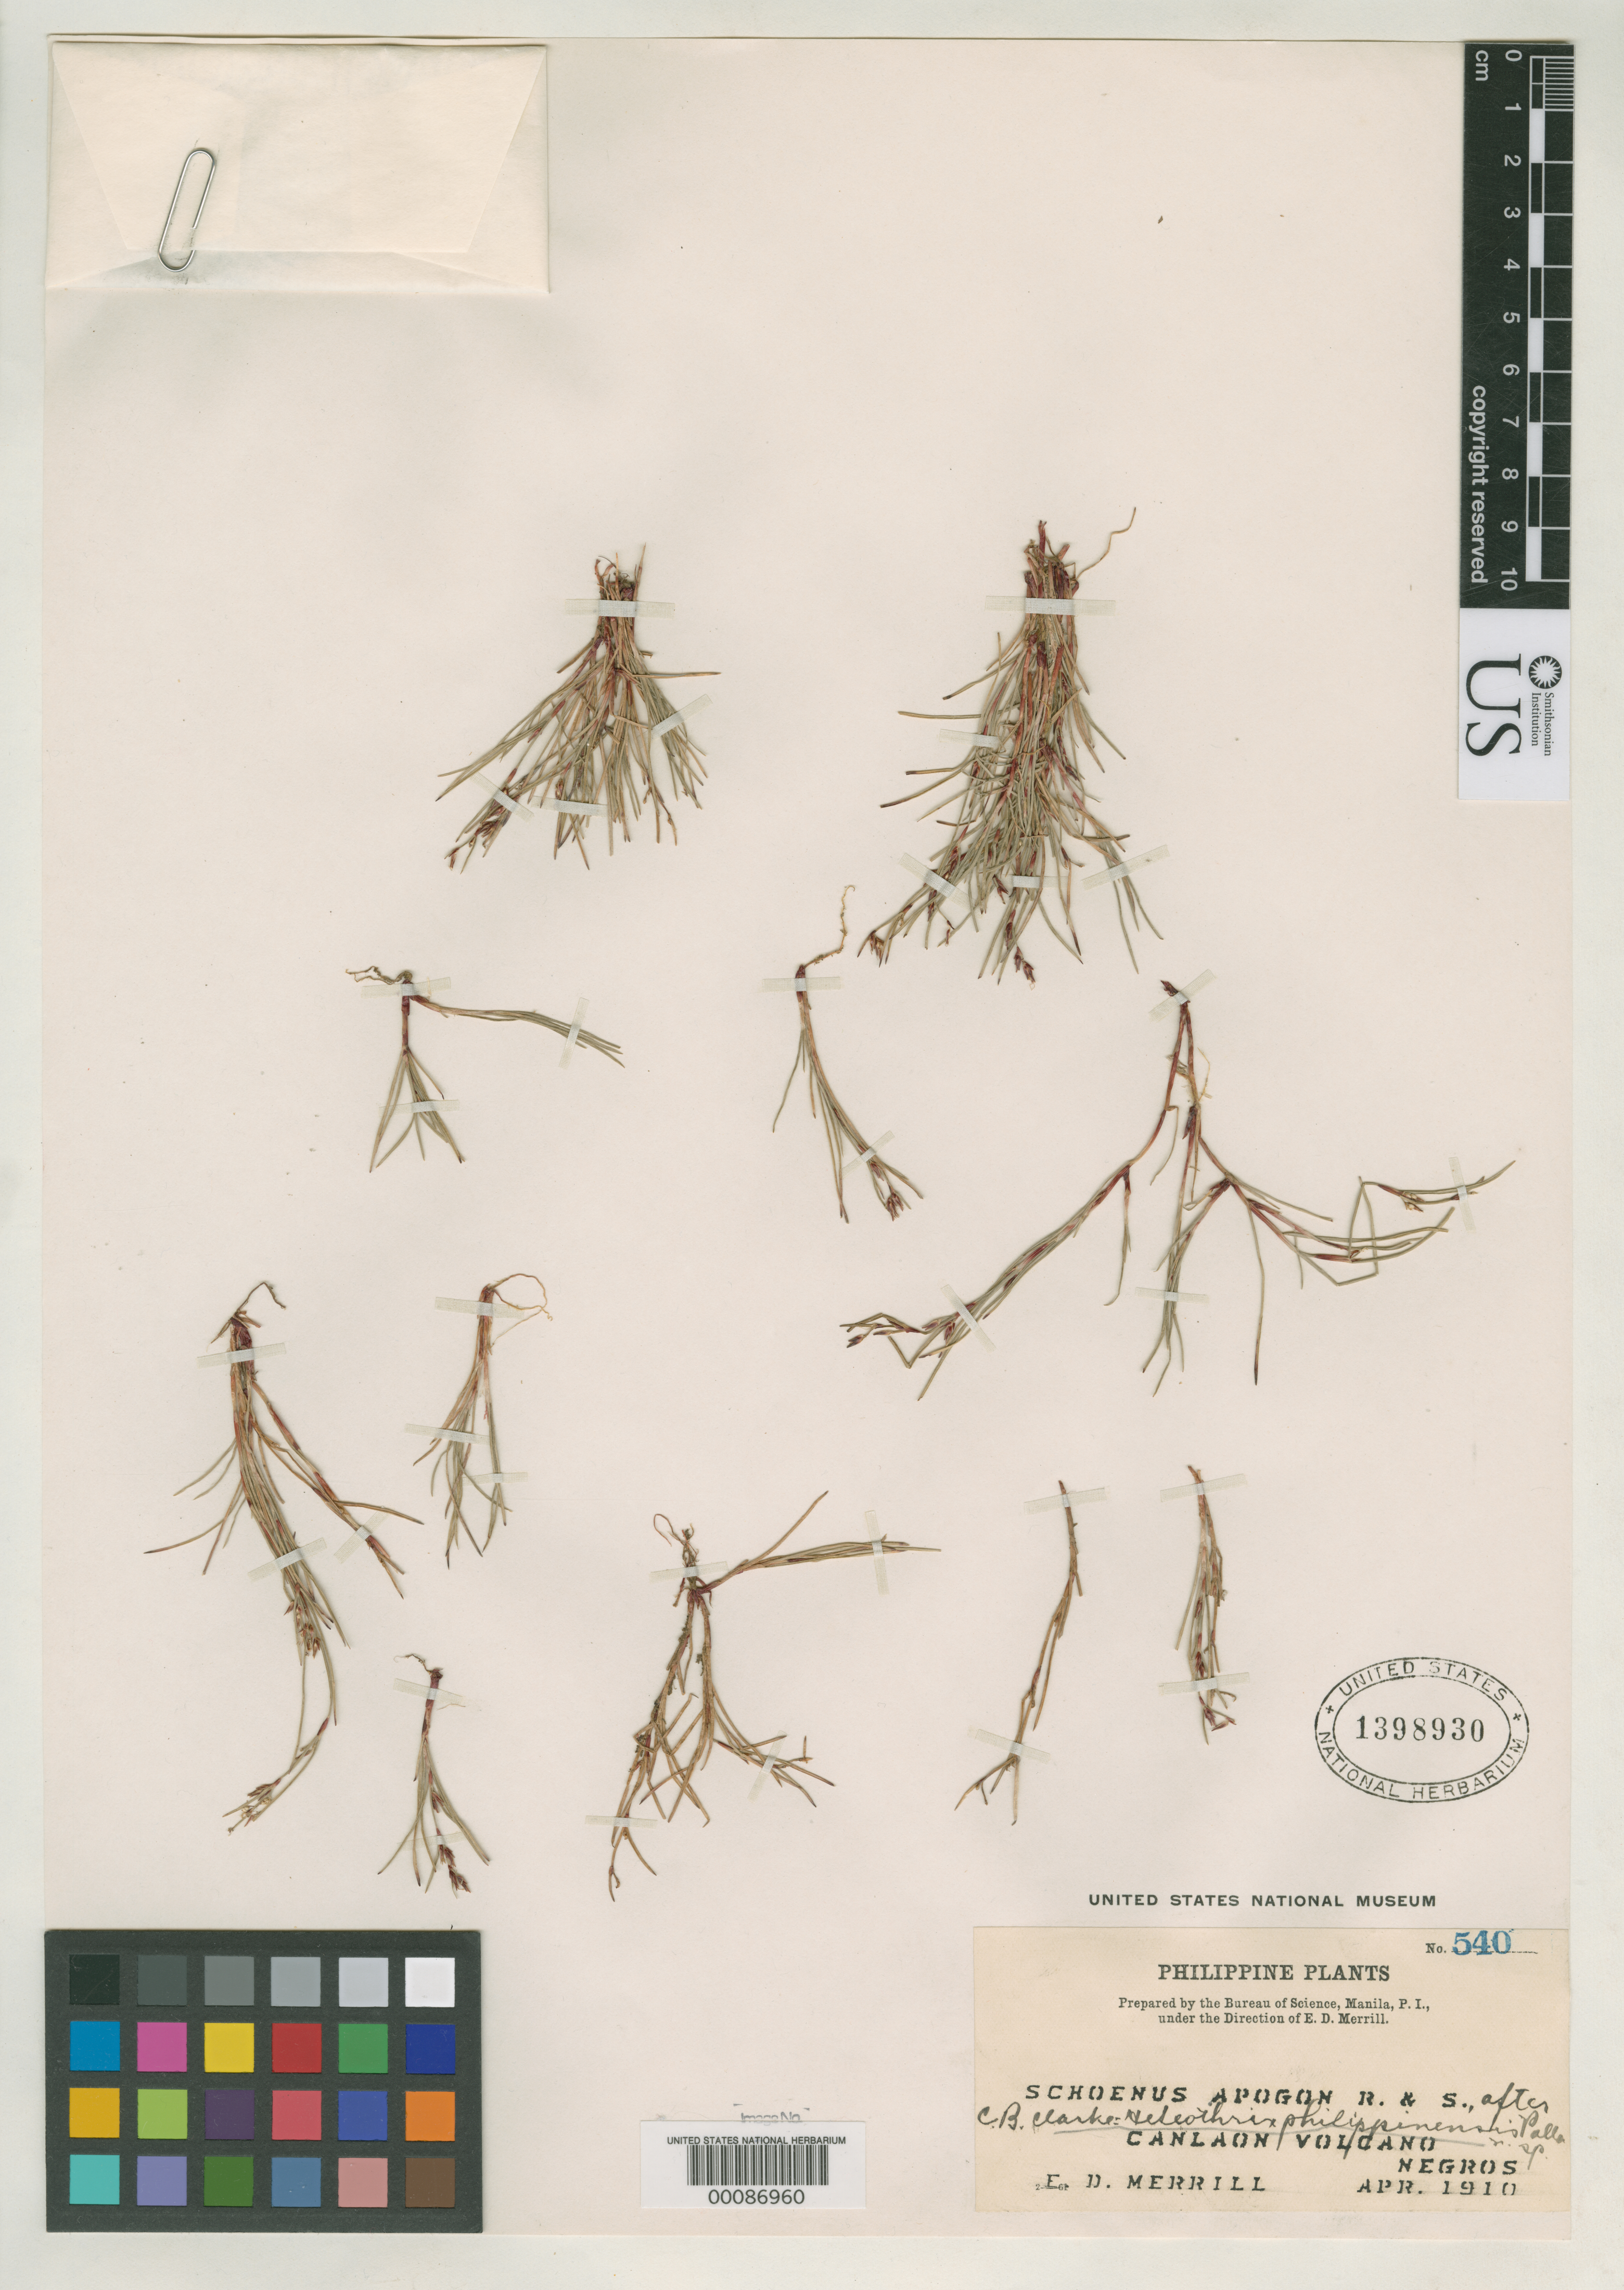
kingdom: Plantae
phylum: Tracheophyta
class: Liliopsida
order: Poales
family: Cyperaceae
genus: Helothrix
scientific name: Helothrix philippinensis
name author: Palla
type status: Type Collection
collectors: E. D. Merrill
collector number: Bur. Sci. 540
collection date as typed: Apr 1910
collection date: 1910-04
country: Philippines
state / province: Western Visayas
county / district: Negros Occidental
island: Negros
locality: Canlaon Volcano.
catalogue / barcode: US 1398930